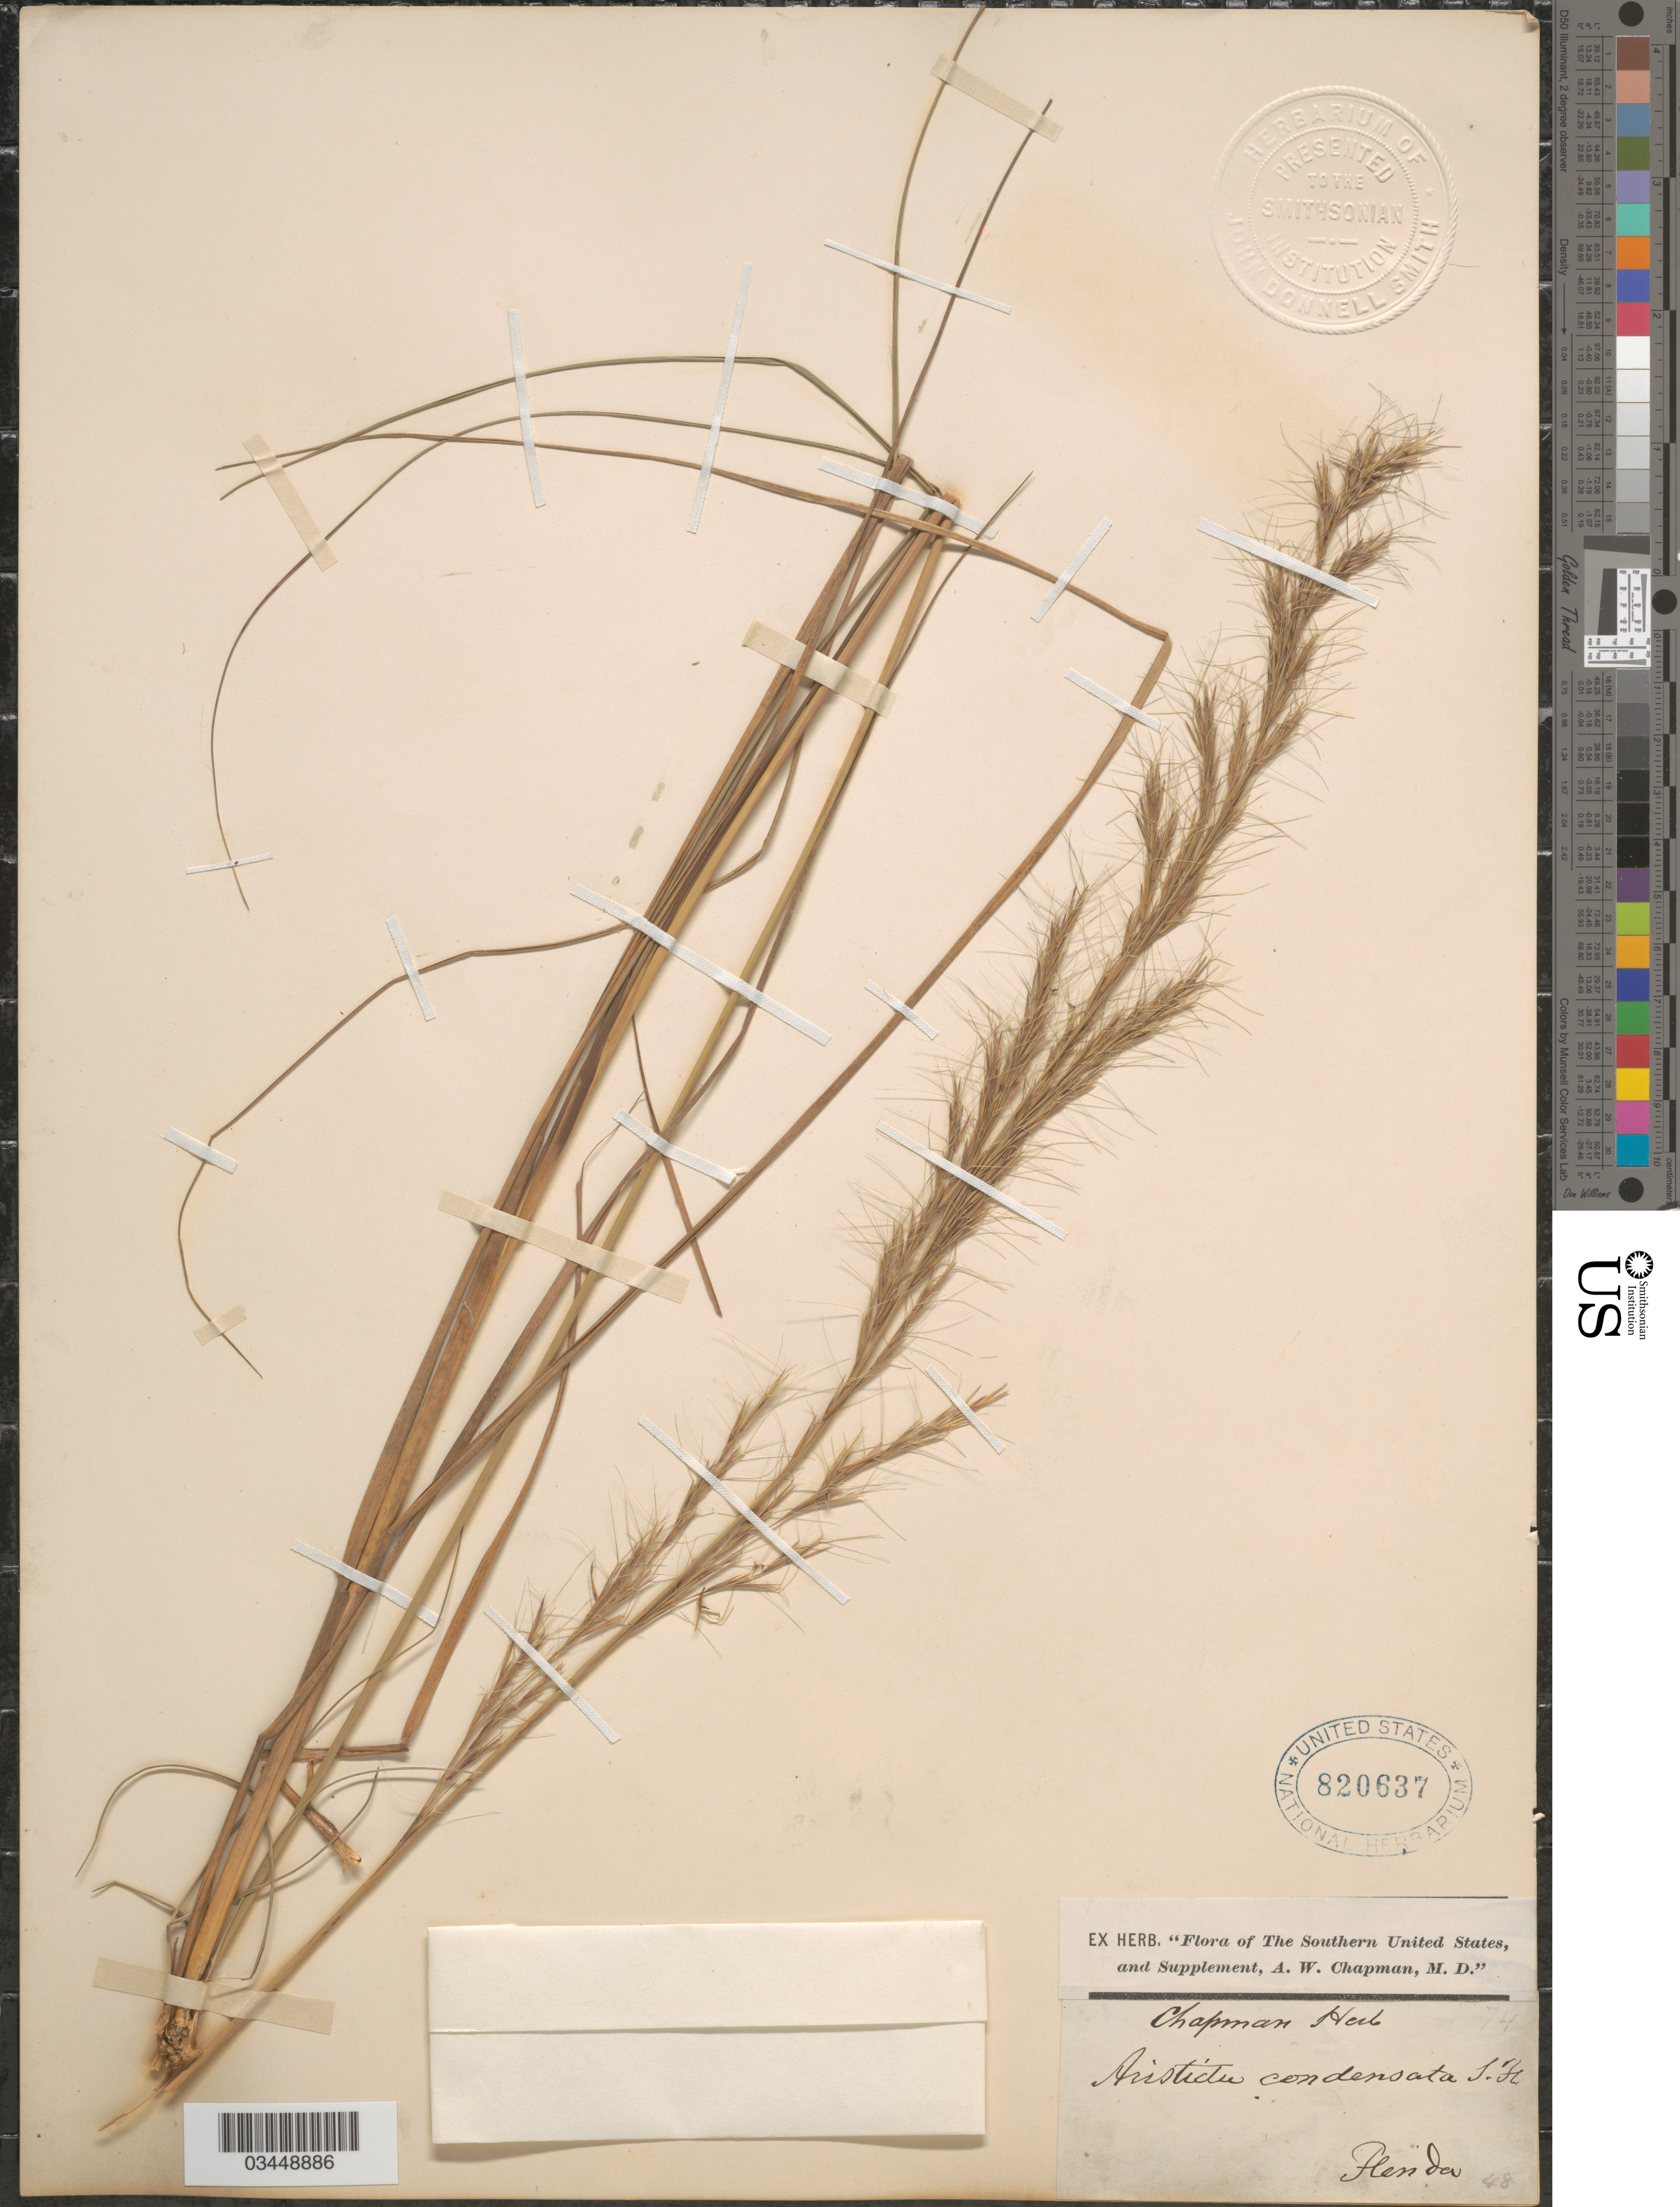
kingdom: Plantae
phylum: Tracheophyta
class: Liliopsida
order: Poales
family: Poaceae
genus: Aristida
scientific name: Aristida condensata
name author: Chapm.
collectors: ex herb. A.W. Chapman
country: United States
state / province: Florida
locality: The Southern United States, and Supplement.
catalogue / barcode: US 820637